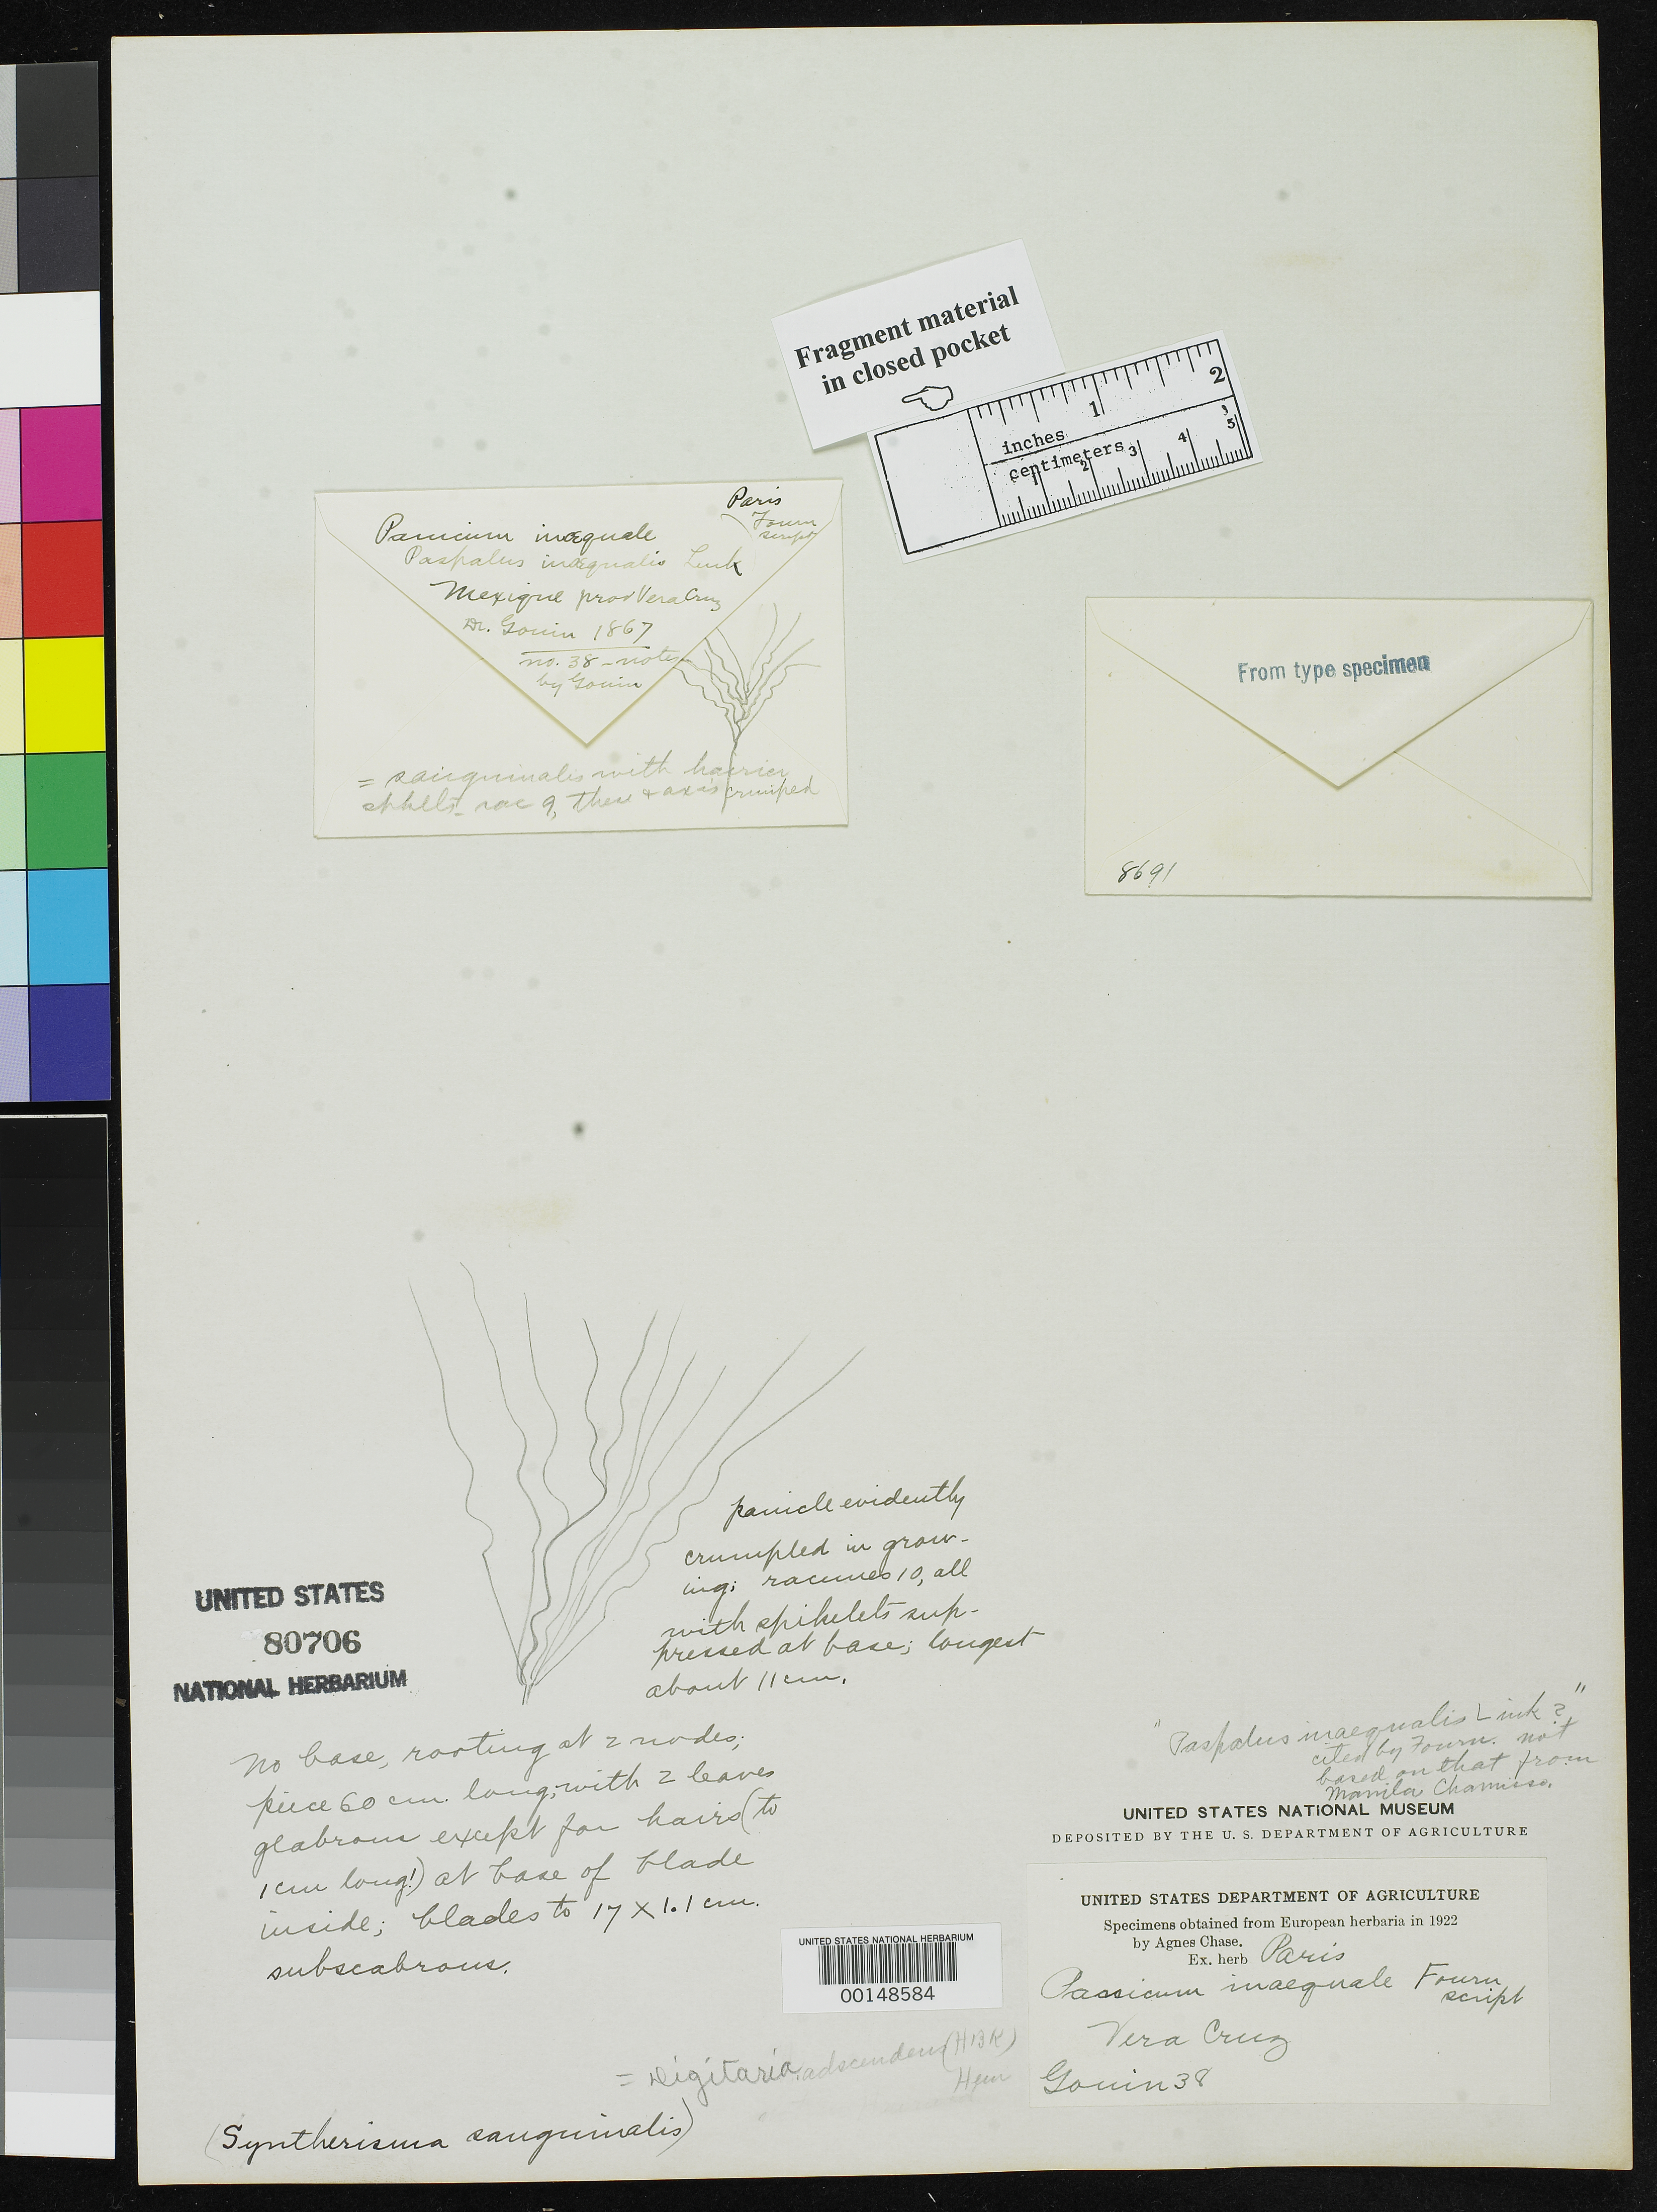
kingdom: Plantae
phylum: Tracheophyta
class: Liliopsida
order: Poales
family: Poaceae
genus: Panicum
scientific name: Panicum inaequale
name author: E. Fourn.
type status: Type Fragment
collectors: F. M. G. Gouin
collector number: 38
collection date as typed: Jul 1867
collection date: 1867-07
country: Mexico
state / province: Veracruz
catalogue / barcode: US 80706